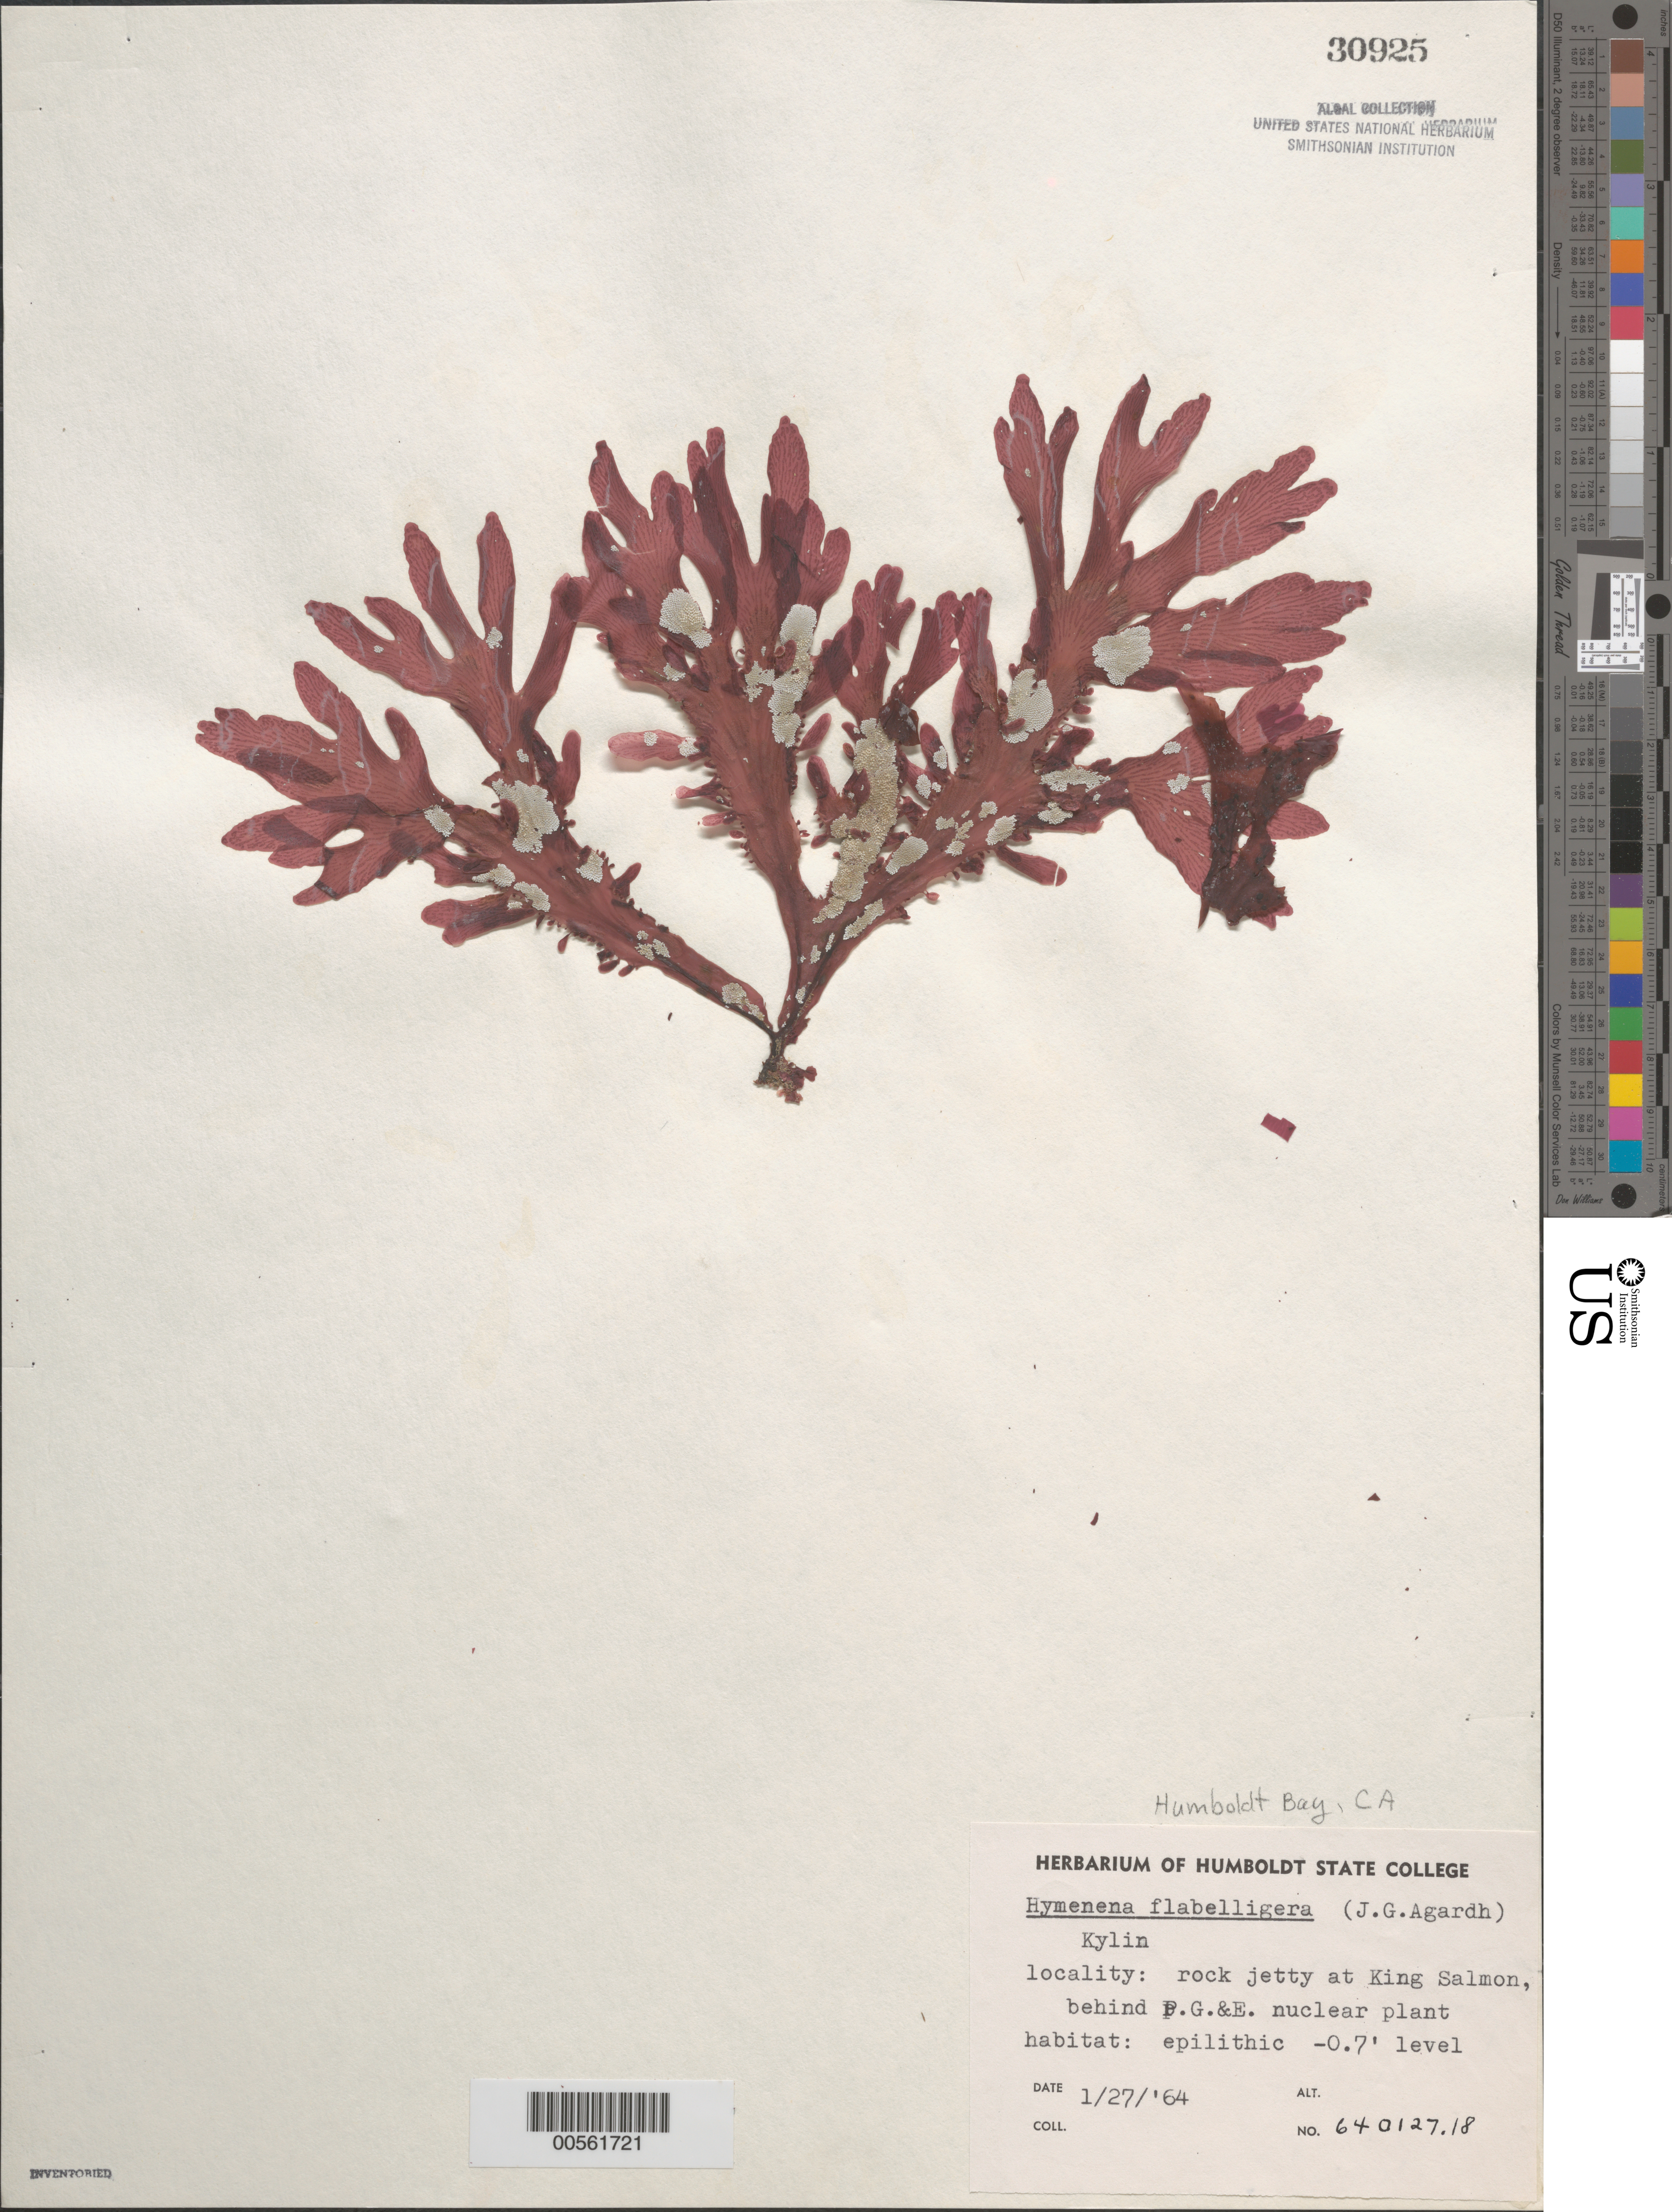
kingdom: Plantae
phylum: Rhodophyta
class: Florideophyceae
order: Ceramiales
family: Delesseriaceae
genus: Hymenena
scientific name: Hymenena flabelligera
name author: (J. Agardh) Kylin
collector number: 640127.18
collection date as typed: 27 Jan 1964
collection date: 1964-01-27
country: United States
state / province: California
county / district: Humboldt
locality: King Salmon, behind PG & E nuclear plant, Humboldt Bay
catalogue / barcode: US 30925